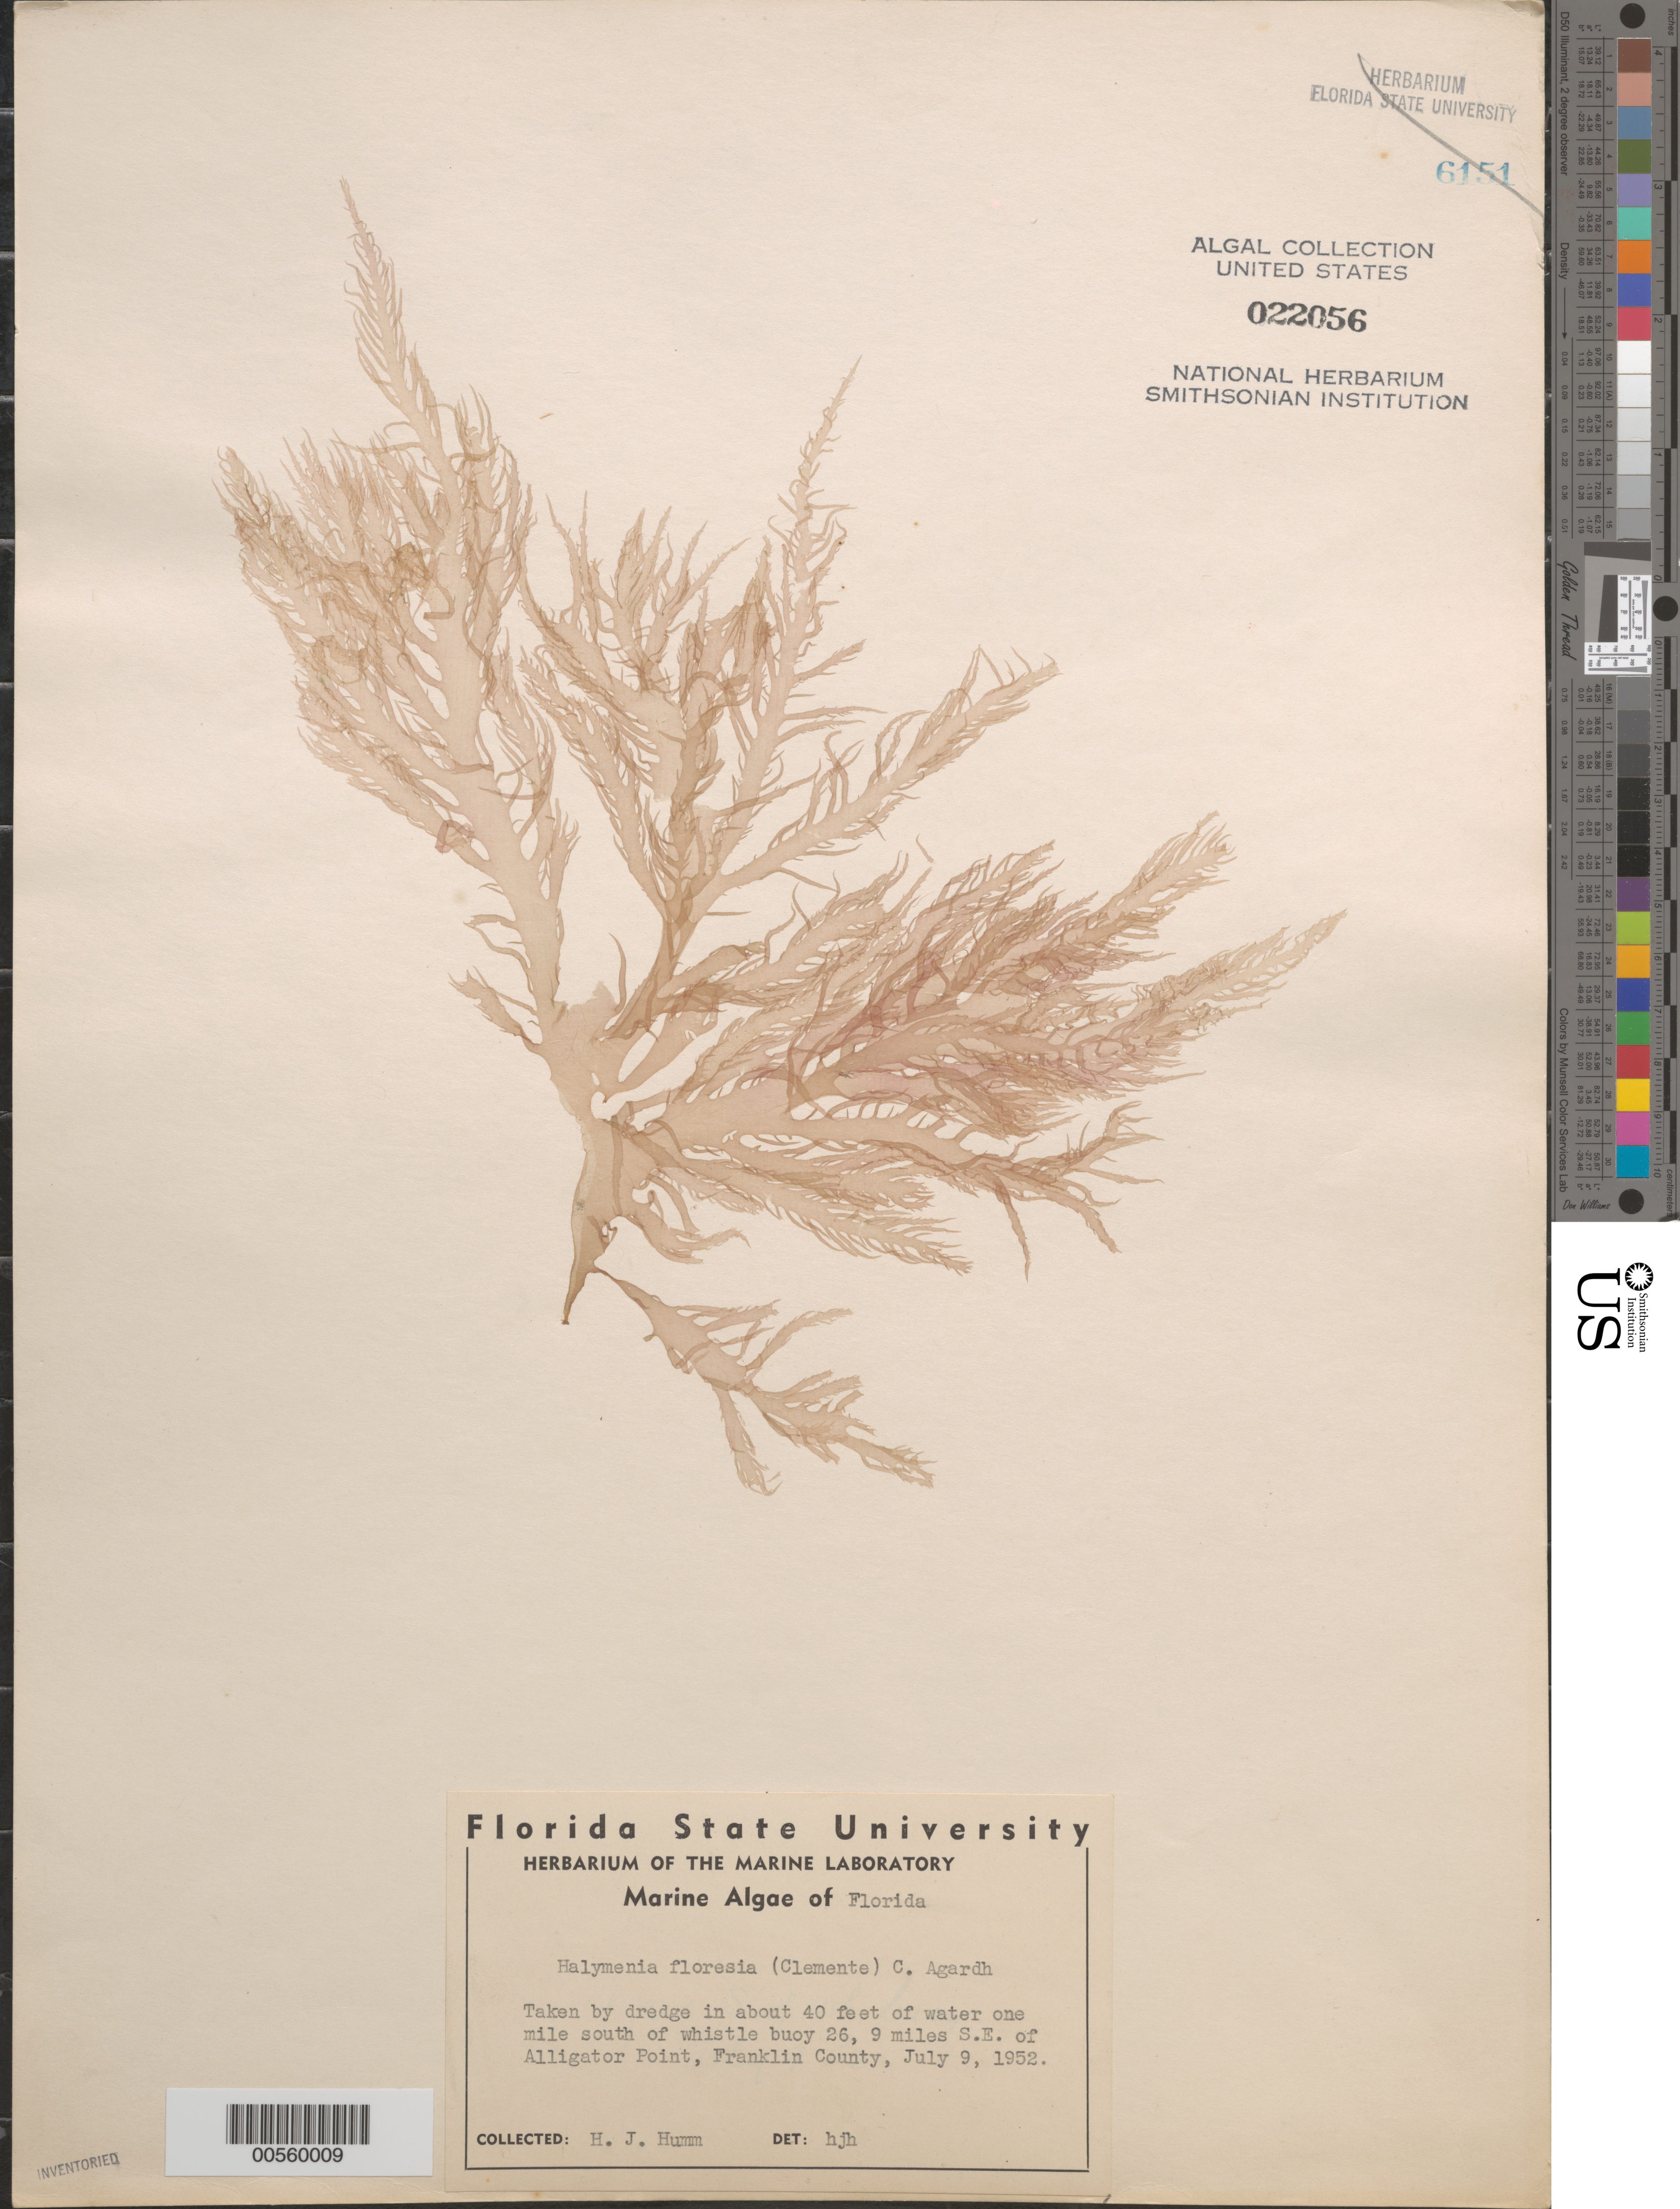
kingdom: Plantae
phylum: Rhodophyta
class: Florideophyceae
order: Halymeniales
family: Halymeniaceae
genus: Halymenia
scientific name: Halymenia floresii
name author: (Clemente) C. Agardh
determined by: Humm, Harold J.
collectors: H. J. Humm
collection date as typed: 09 Jul 1952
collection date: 1952-07-09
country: United States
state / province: Florida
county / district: Franklin County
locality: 1 mile south of whistle buoy 26, 9 miles southeast of Alligator Point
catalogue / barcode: US 22056